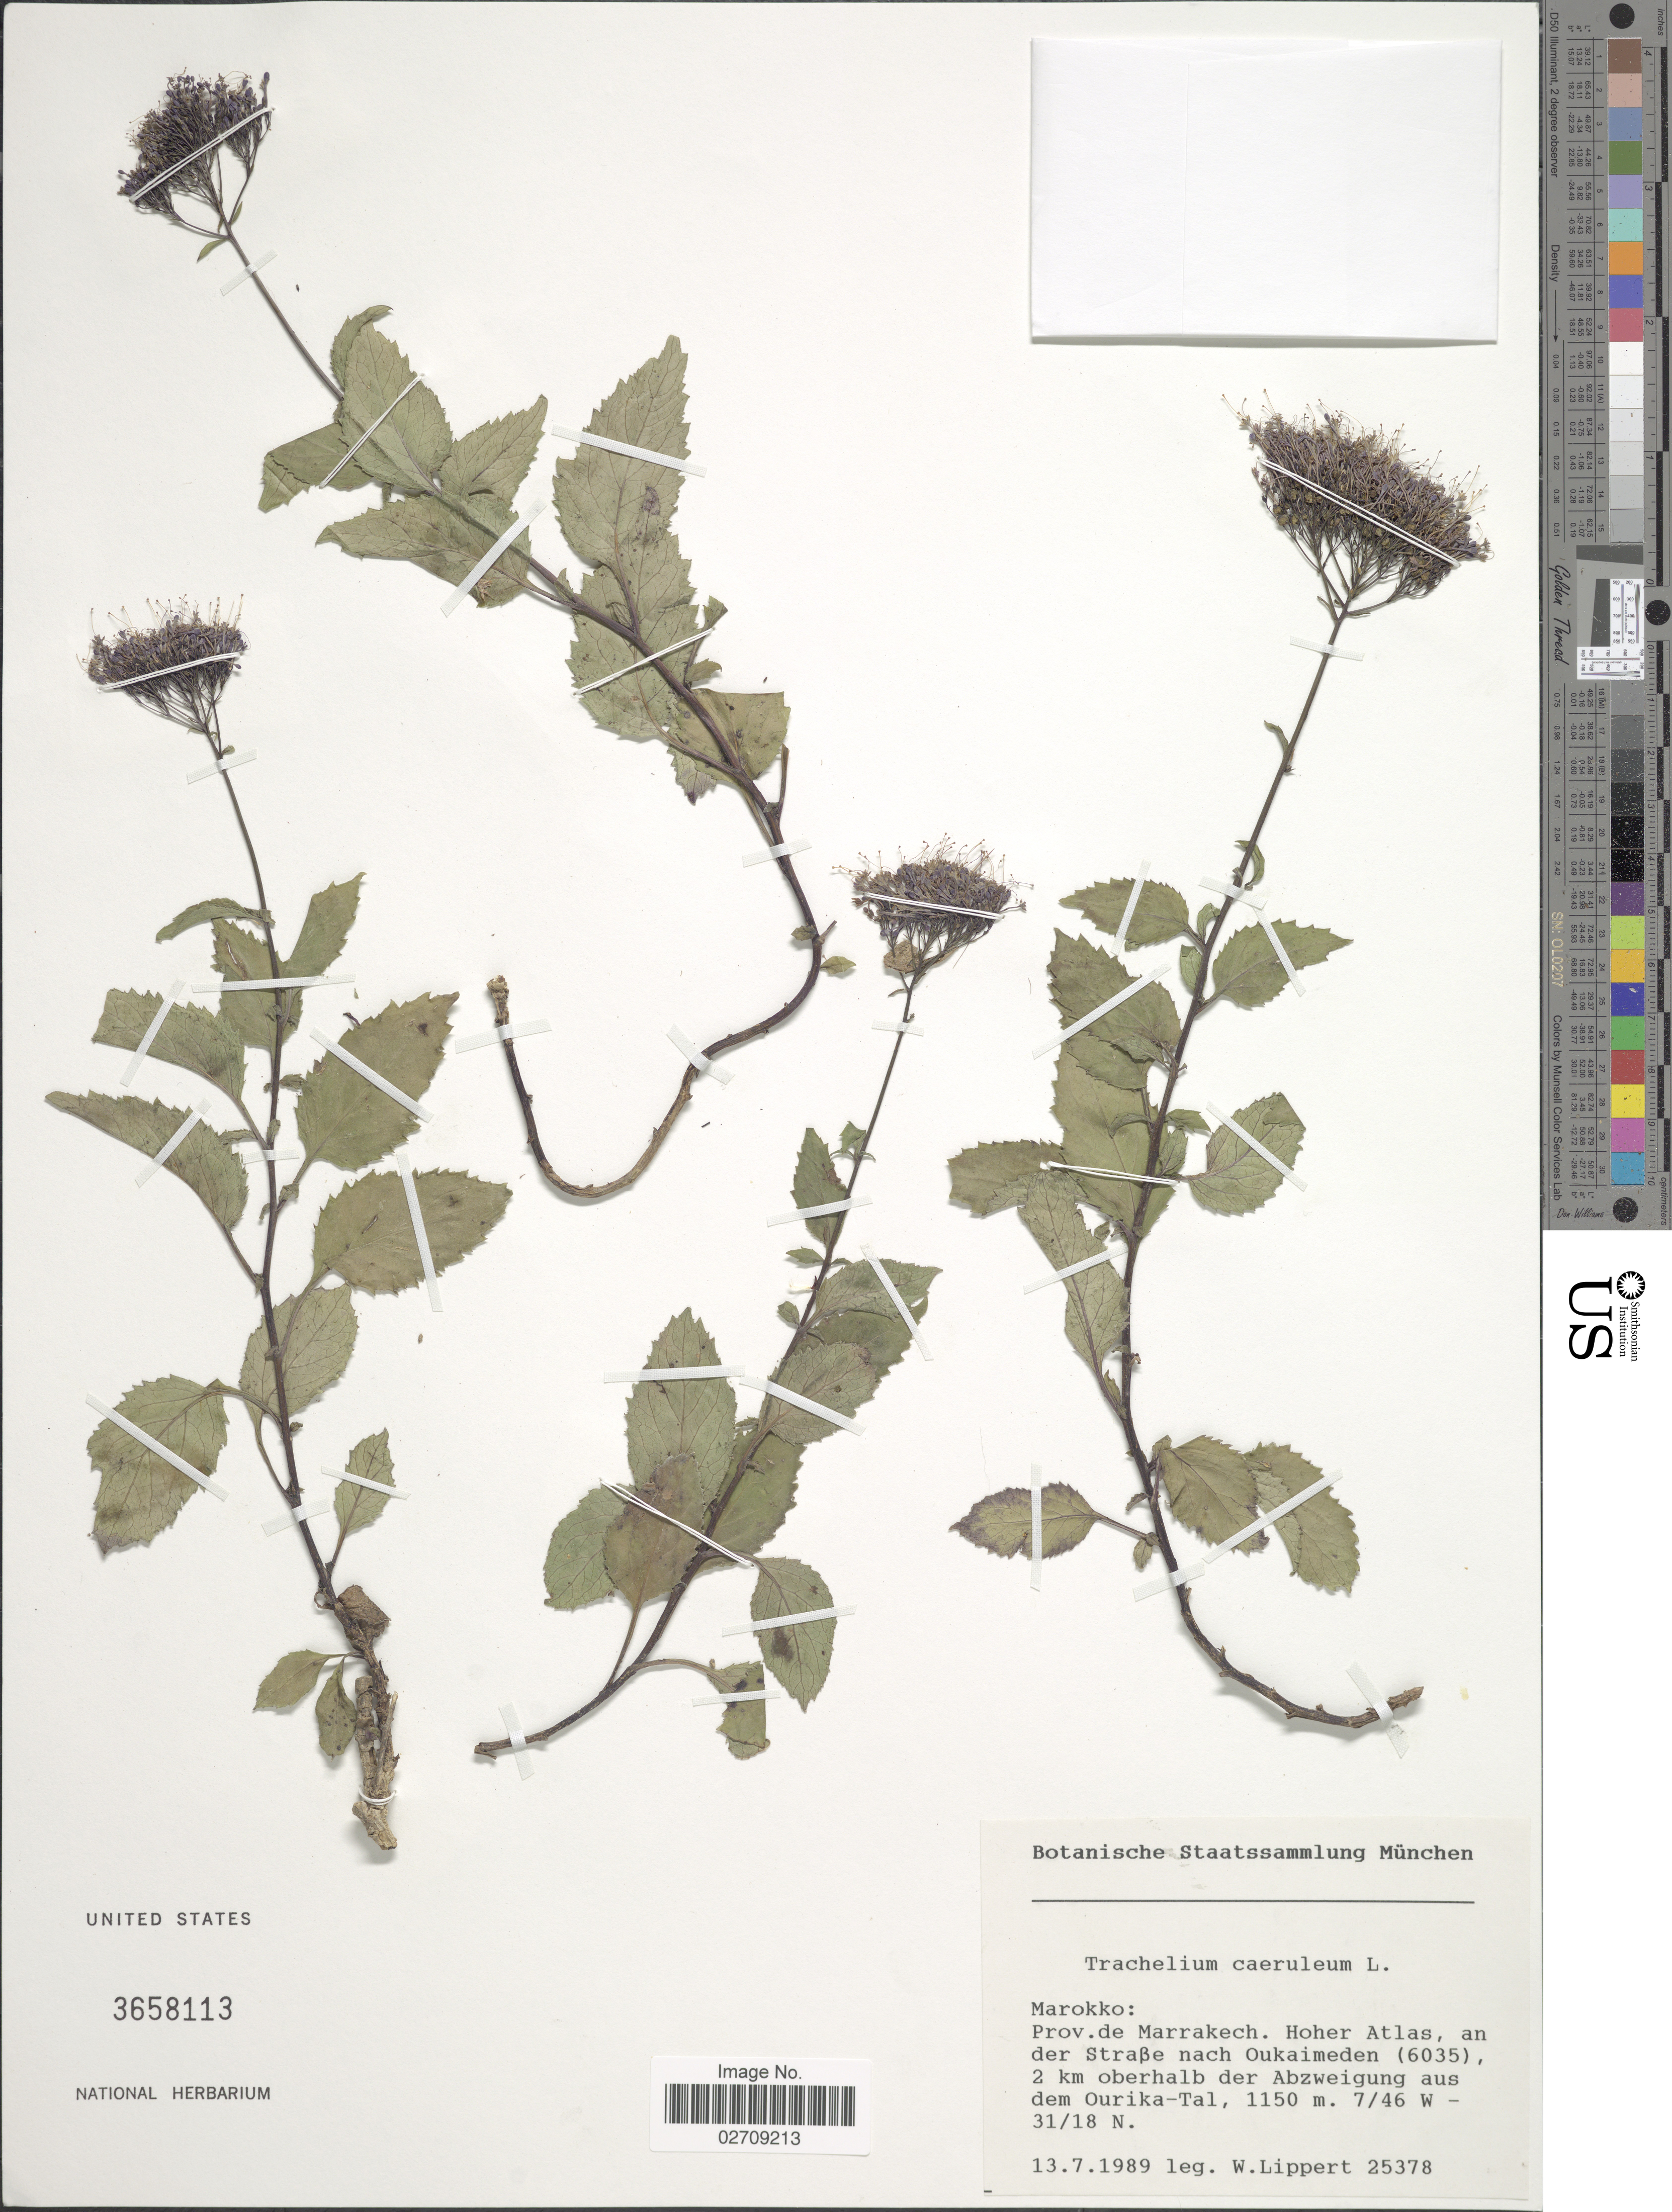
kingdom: Plantae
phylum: Tracheophyta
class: Magnoliopsida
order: Asterales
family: Campanulaceae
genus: Trachelium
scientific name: Trachelium caeruleum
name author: L.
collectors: W. Lippert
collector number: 25378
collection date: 1989-07-13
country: Morocco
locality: Prov. de Marrakech. Hoher Atlas, an der Strabe nach Oukaimeden (6035) 2 km oberhalb der Abzweigung aus dem Ourika-Tal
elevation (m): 1150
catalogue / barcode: US 3658113